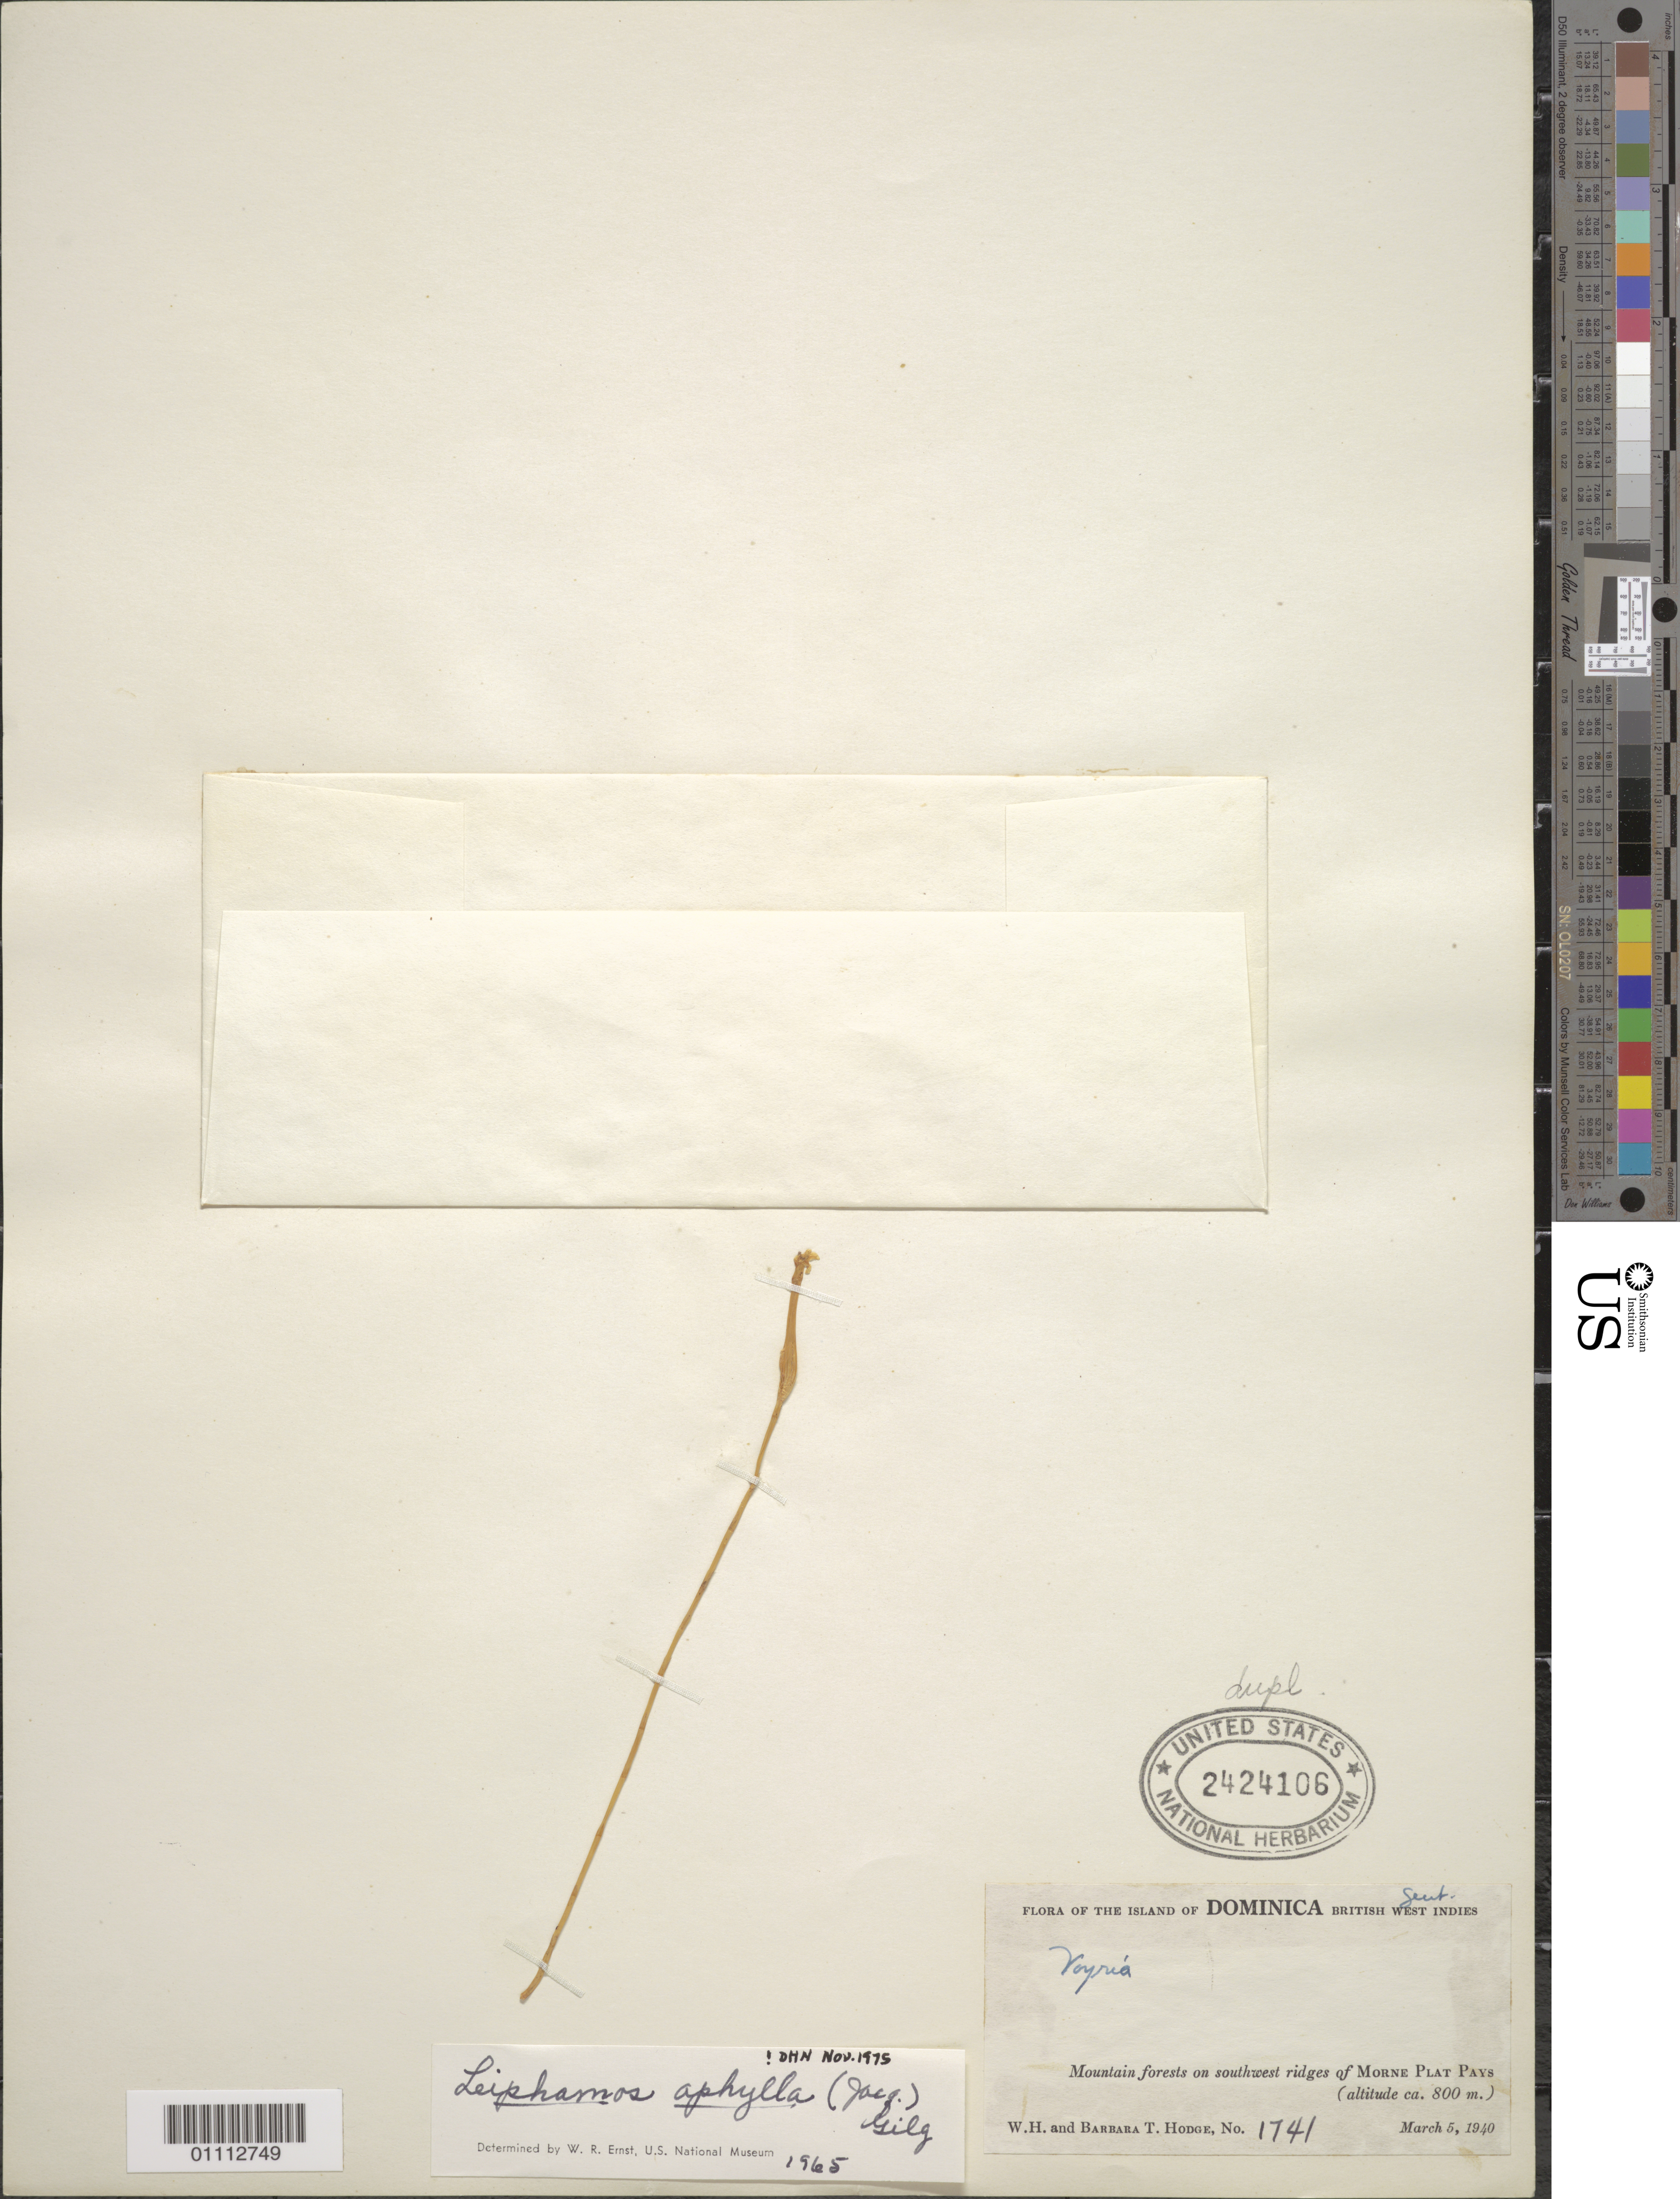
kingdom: Plantae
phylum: Tracheophyta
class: Magnoliopsida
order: Gentianales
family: Gentianaceae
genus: Voyria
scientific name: Voyria aphylla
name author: (Jacq.) Pers.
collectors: W. Hodge & B. Hodge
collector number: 1741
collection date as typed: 05 Mar 1940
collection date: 1940-03-05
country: Dominica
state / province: St. Luke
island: Dominica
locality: Mountain forests on SW ridges of Morne Plat Pays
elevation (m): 800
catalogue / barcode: US 2424106